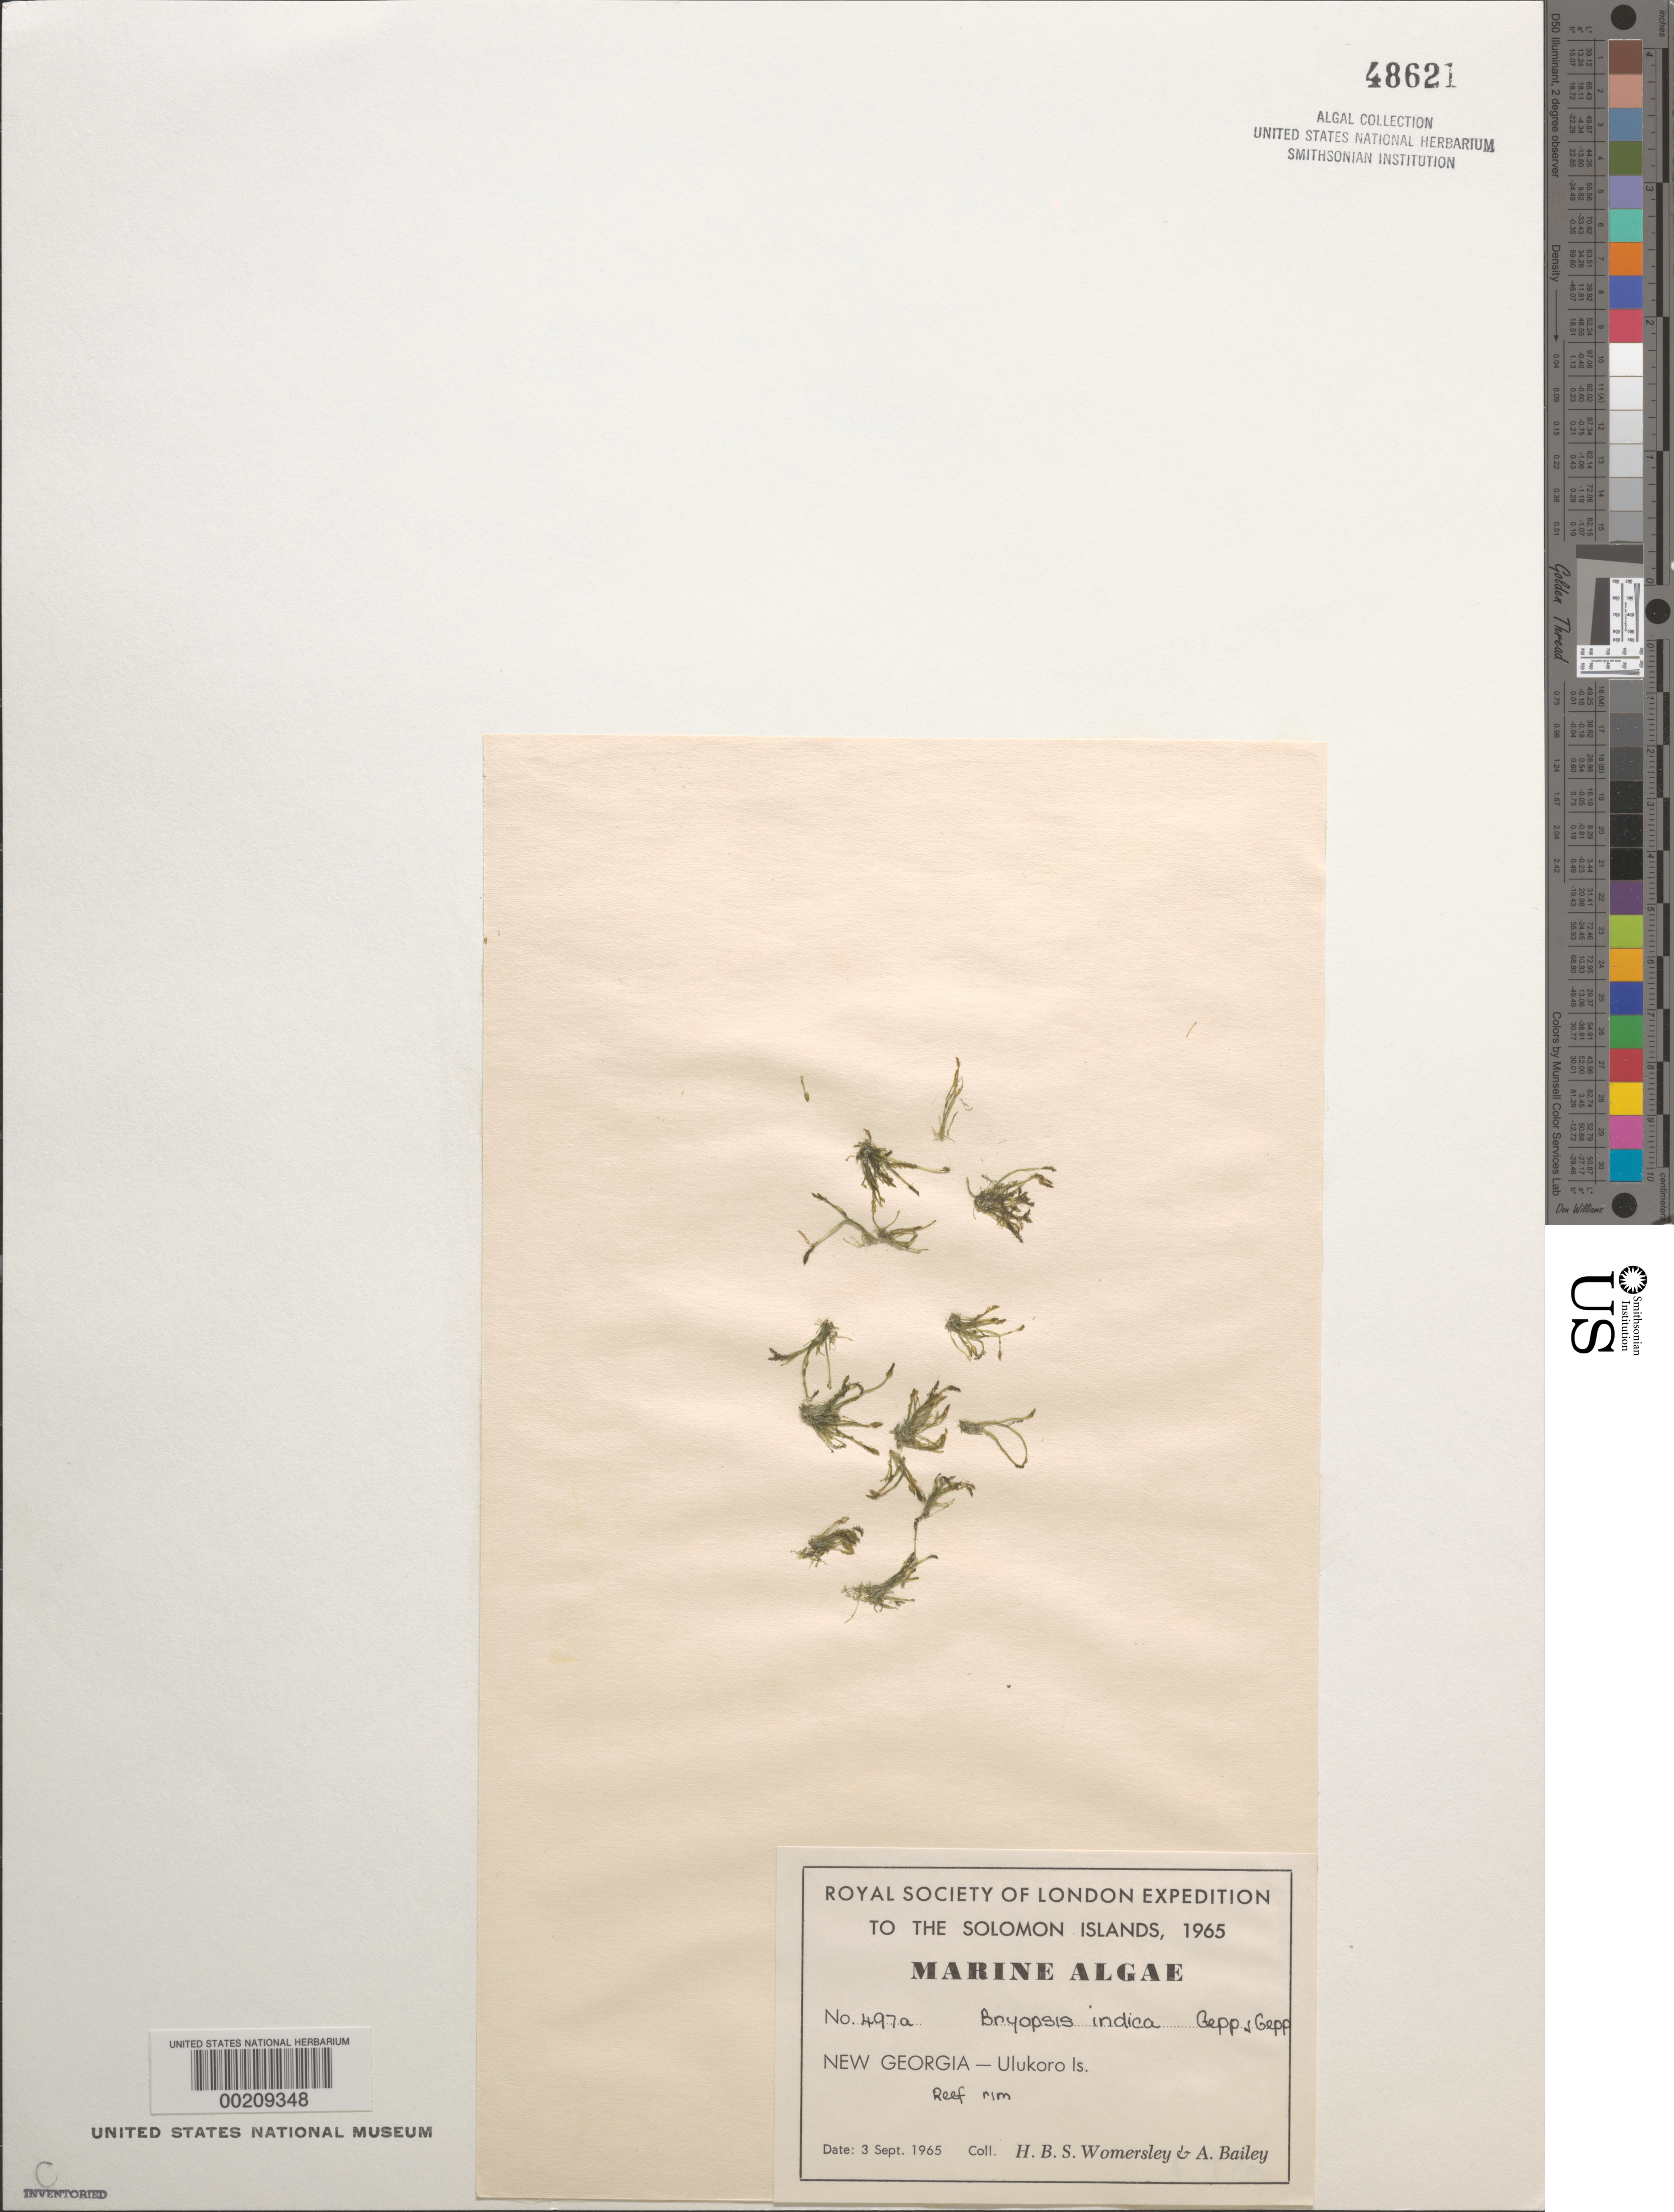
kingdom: Plantae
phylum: Chlorophyta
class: Ulvophyceae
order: Bryopsidales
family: Bryopsidaceae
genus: Bryopsis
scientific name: Bryopsis indica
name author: A. Gepp & E. Gepp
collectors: H. B. S. Womersley & A. Bailey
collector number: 497a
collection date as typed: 03 Sep 1965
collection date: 1965-09-03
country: Solomon Islands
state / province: Western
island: Ulukoro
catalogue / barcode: US 48621